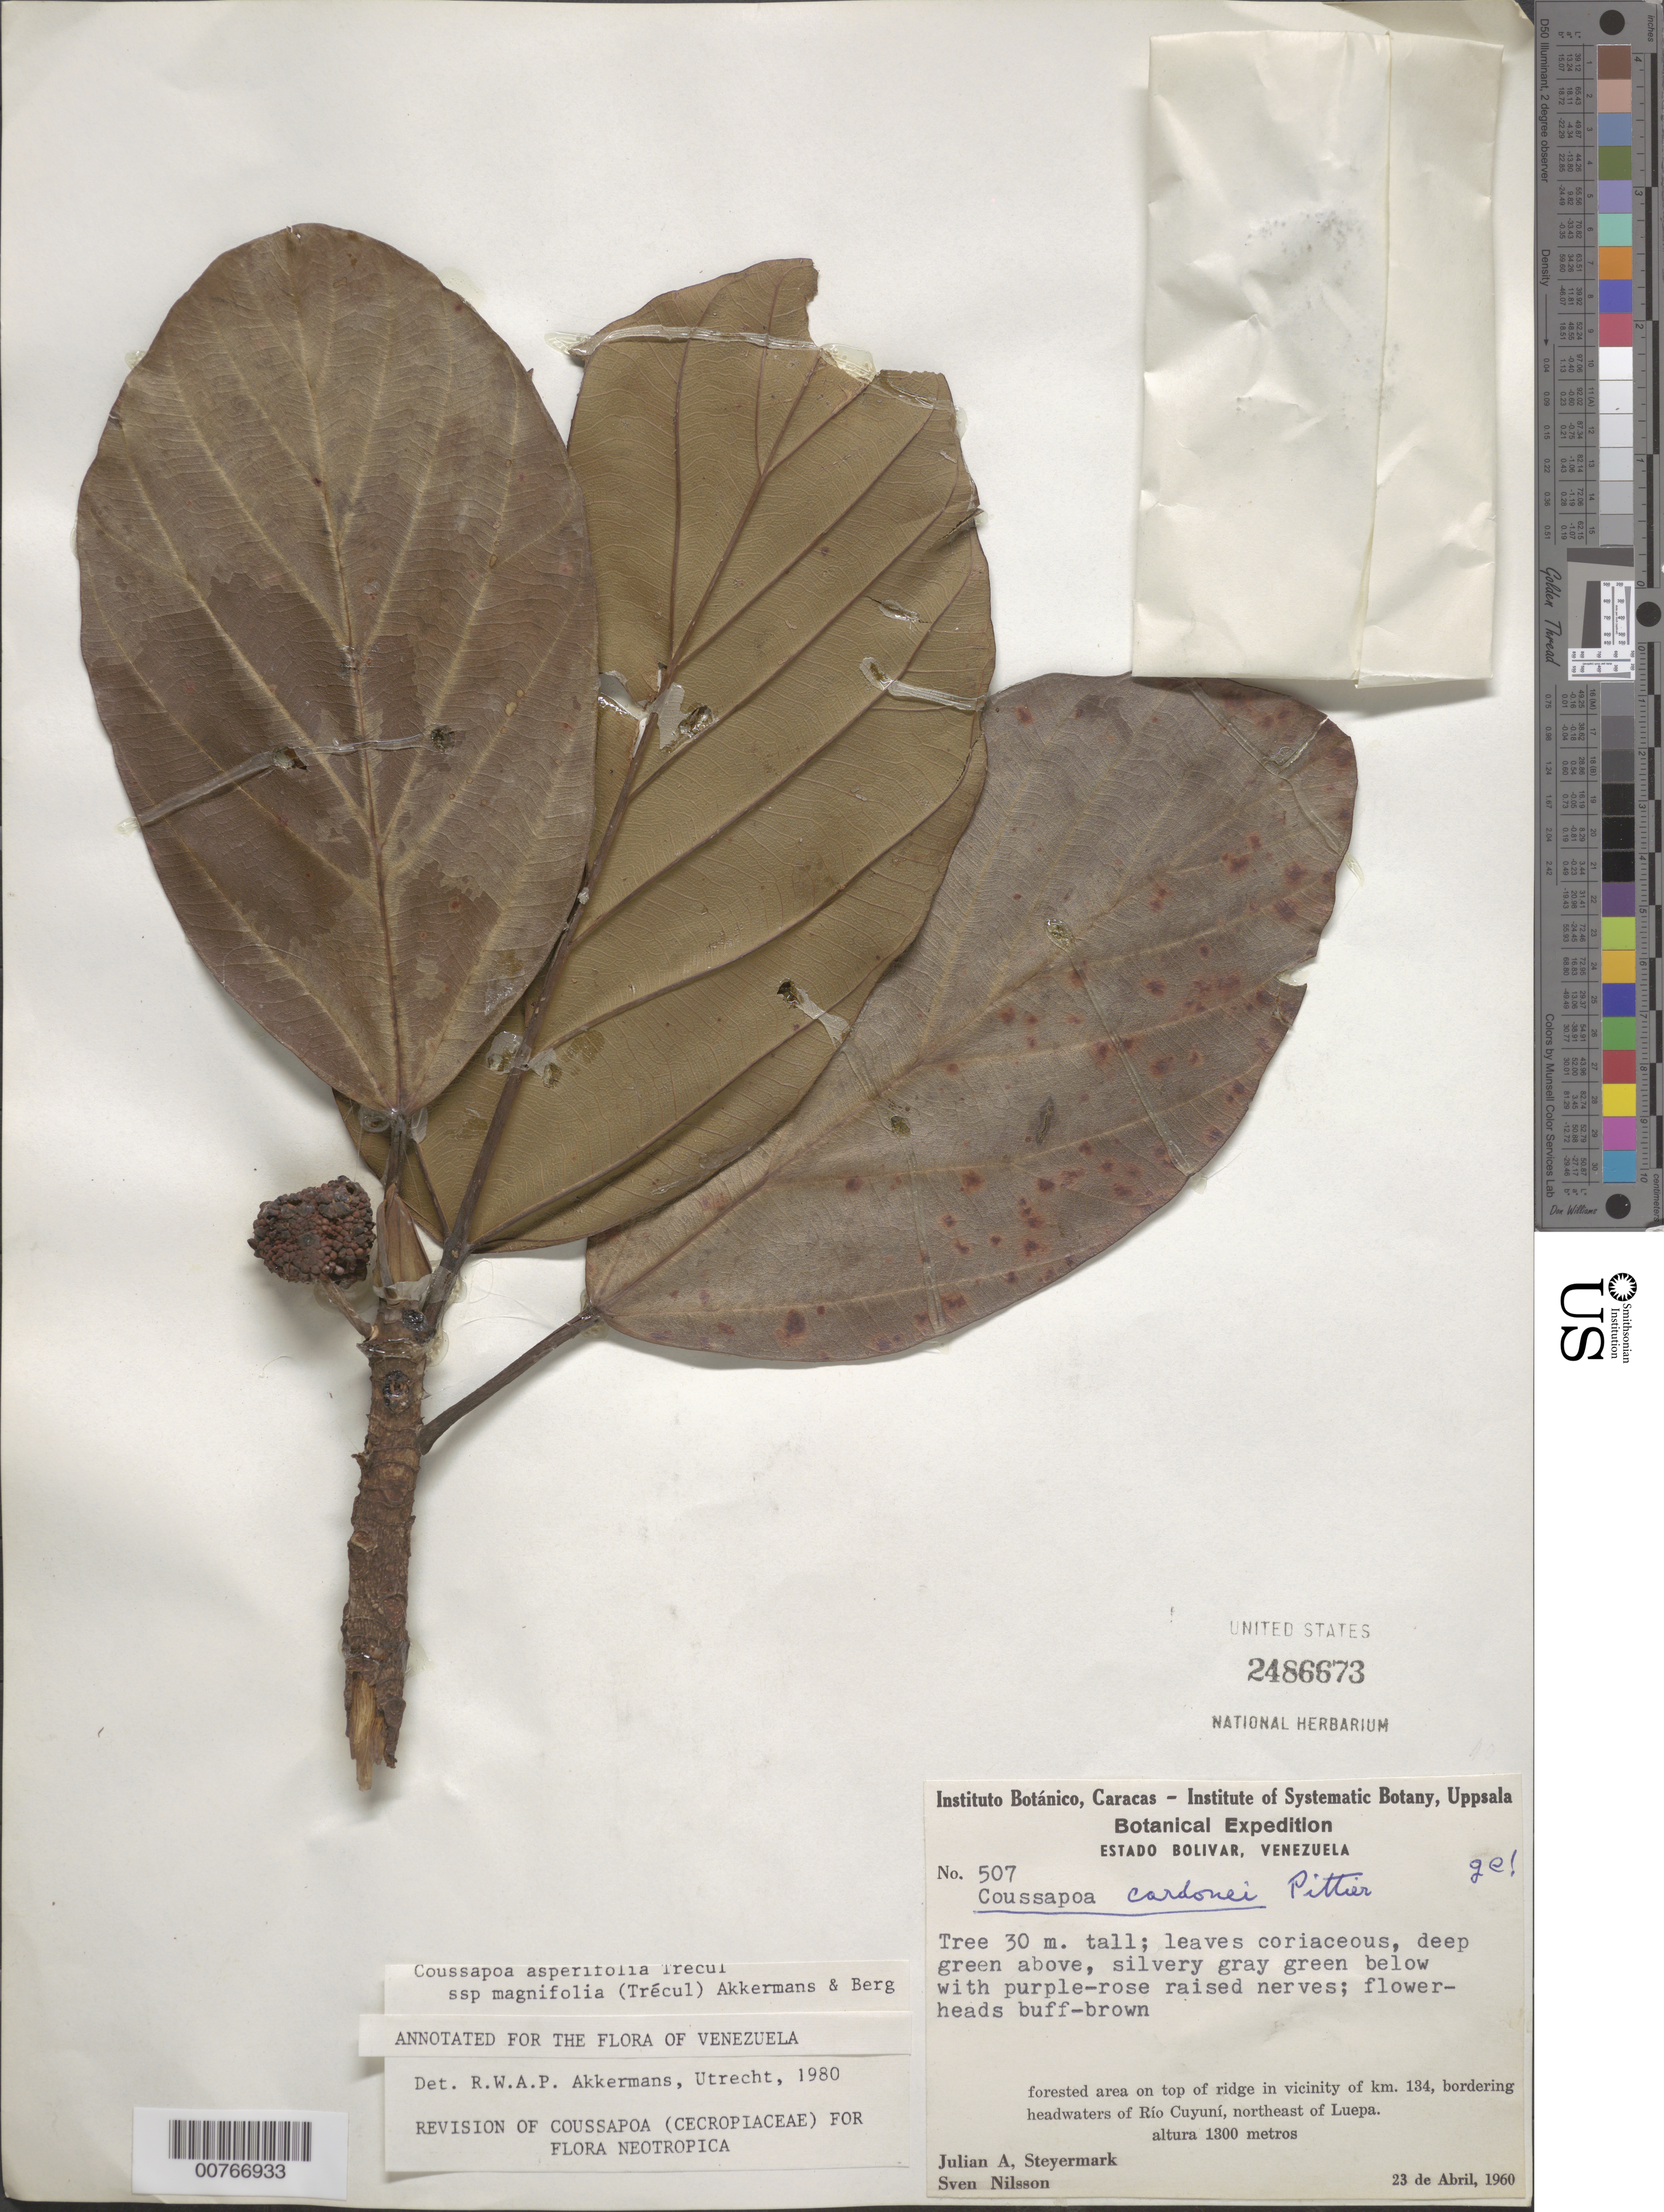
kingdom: Plantae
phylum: Tracheophyta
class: Magnoliopsida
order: Rosales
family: Urticaceae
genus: Coussapoa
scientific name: Coussapoa asperifolia subsp. magnifolia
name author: (Trécul) Akkermans & C.C. Berg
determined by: Akkermans, R. W. A. P.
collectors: J. Steyermark & S. Nilsson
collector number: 60 507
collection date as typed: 23-Apr-60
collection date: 1960-04-23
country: Venezuela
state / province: Bolívar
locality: Río Cuyuni headwaters, km 134, NE of Luepa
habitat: Forested area on top of ridge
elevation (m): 1300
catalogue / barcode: US 2486673